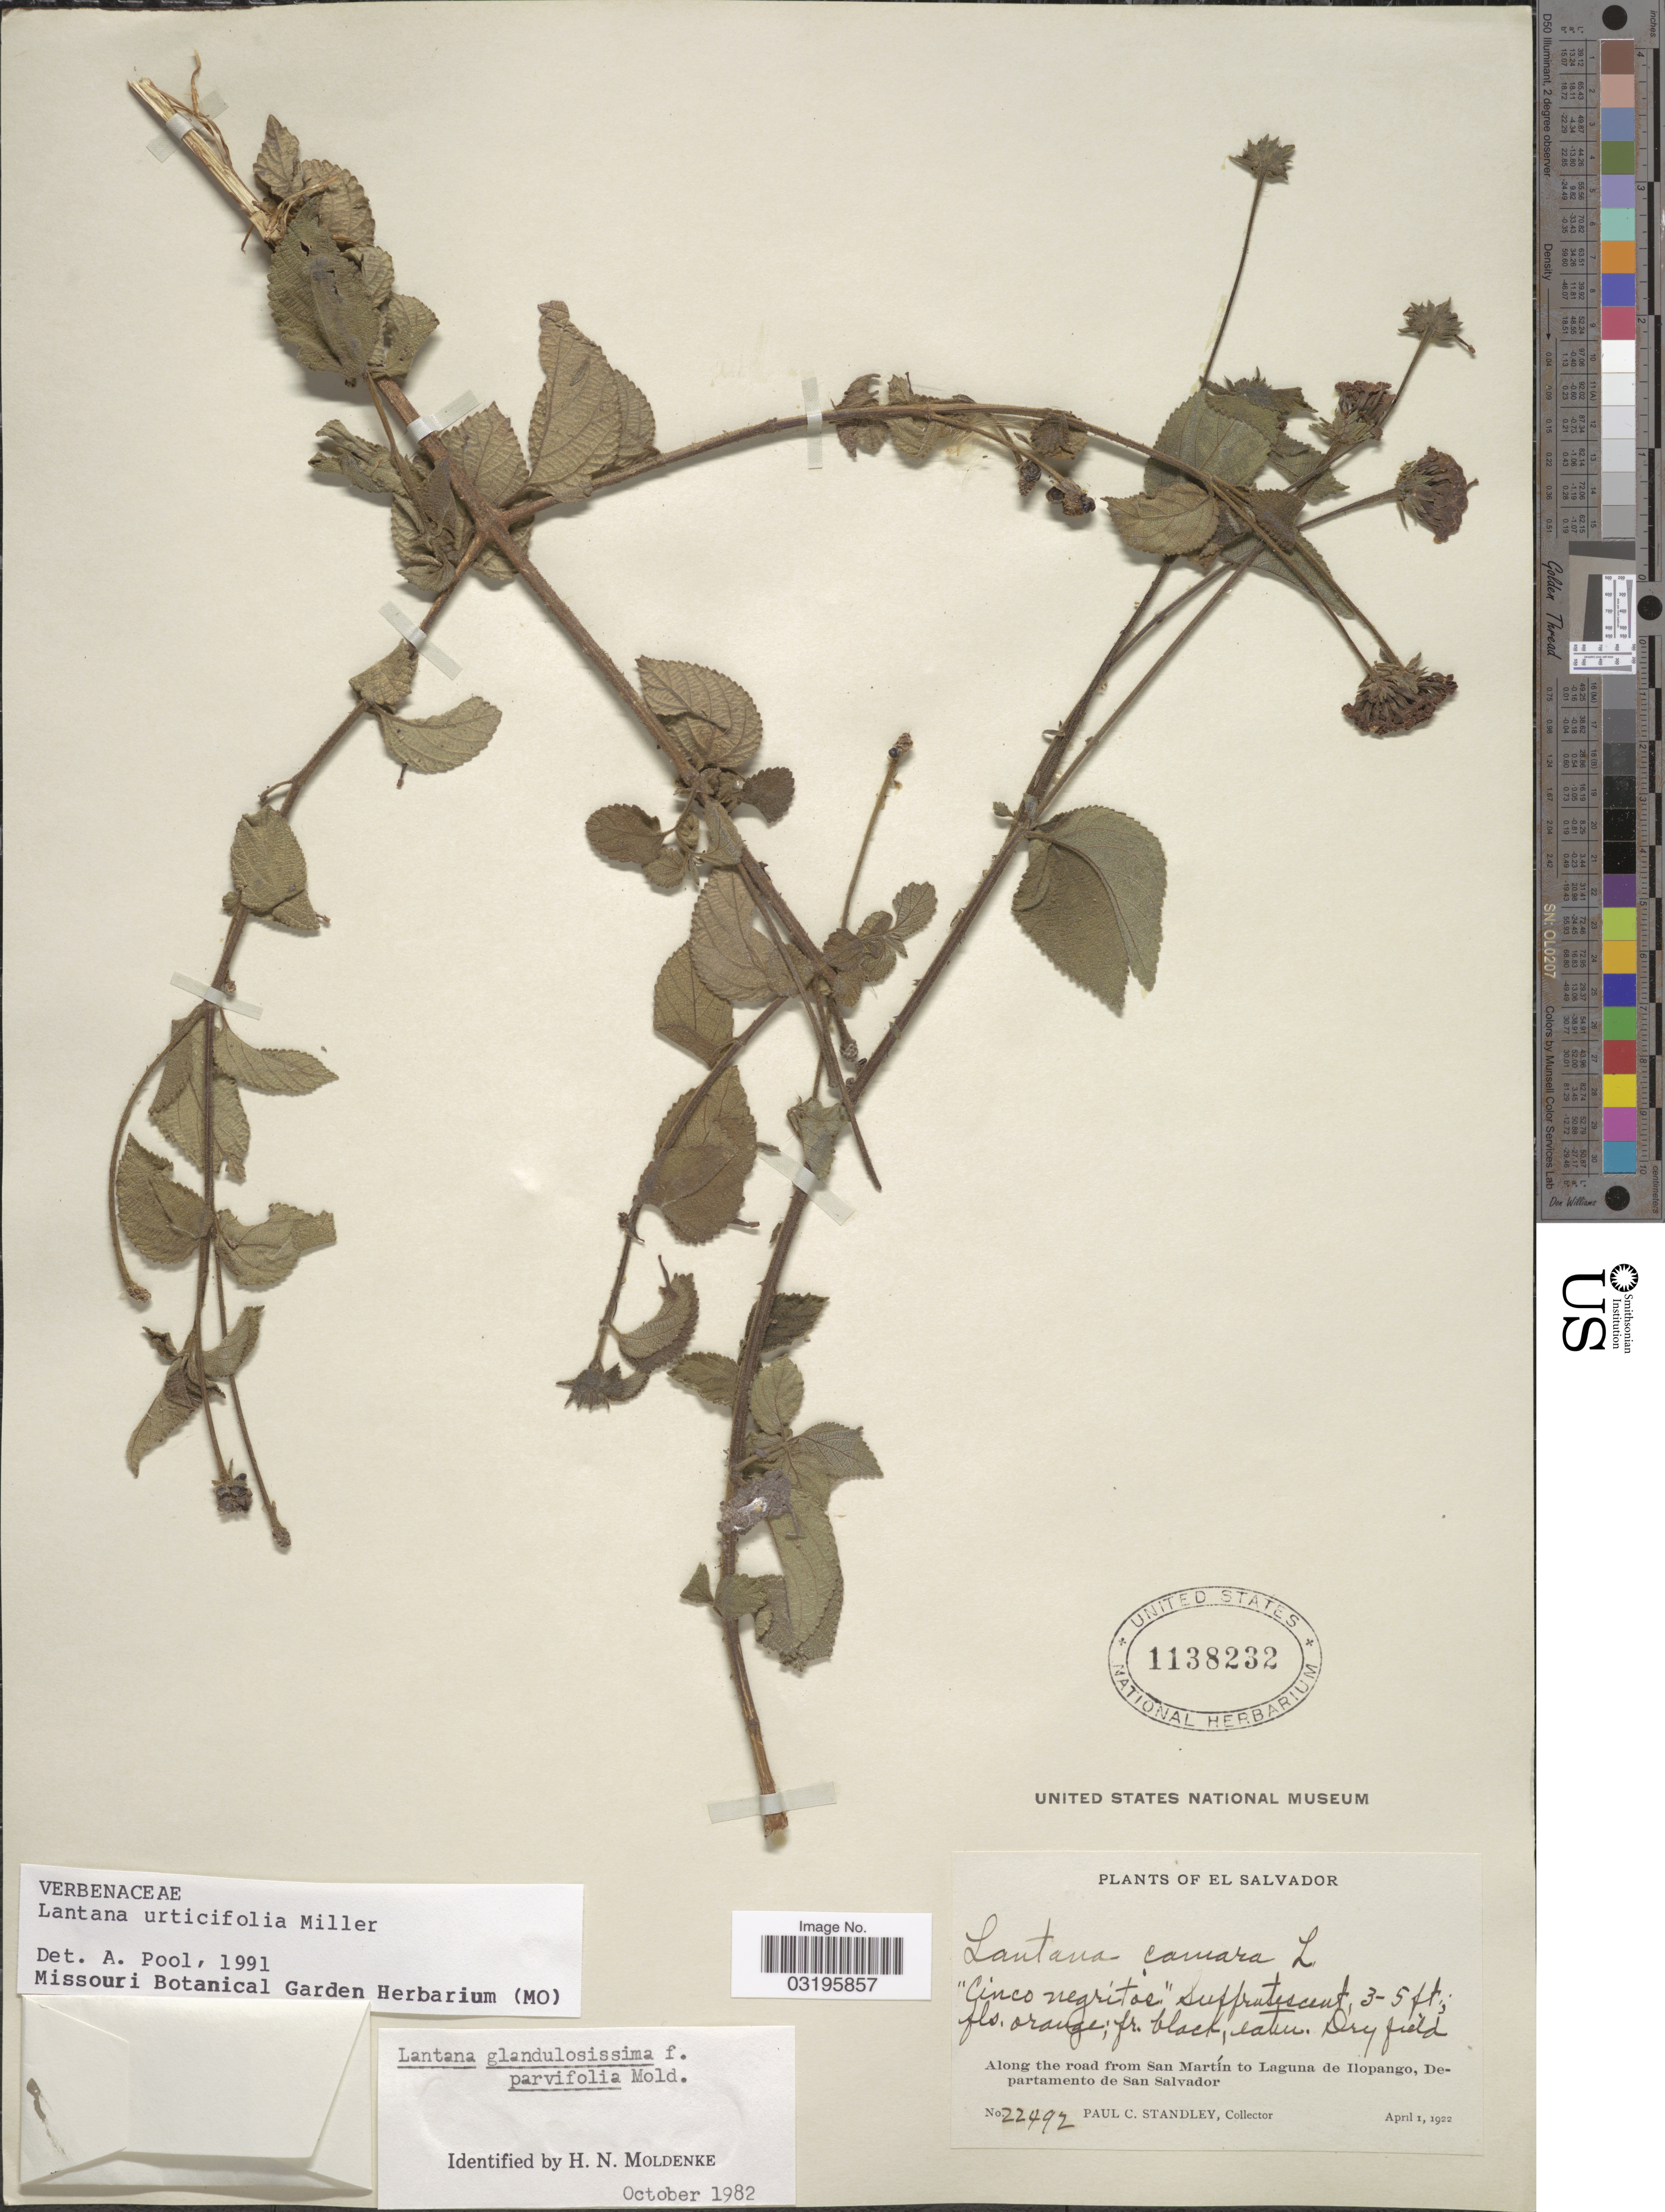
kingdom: Plantae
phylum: Tracheophyta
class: Magnoliopsida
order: Lamiales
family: Verbenaceae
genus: Lantana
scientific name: Lantana urticifolia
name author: Mill.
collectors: P. C. Standley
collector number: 22492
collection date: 1922-04-01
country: El Salvador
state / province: San Salvador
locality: Along the road from San Martín to Laguna de Ilopango, Departamento de San Salvador.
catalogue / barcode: US 1138232